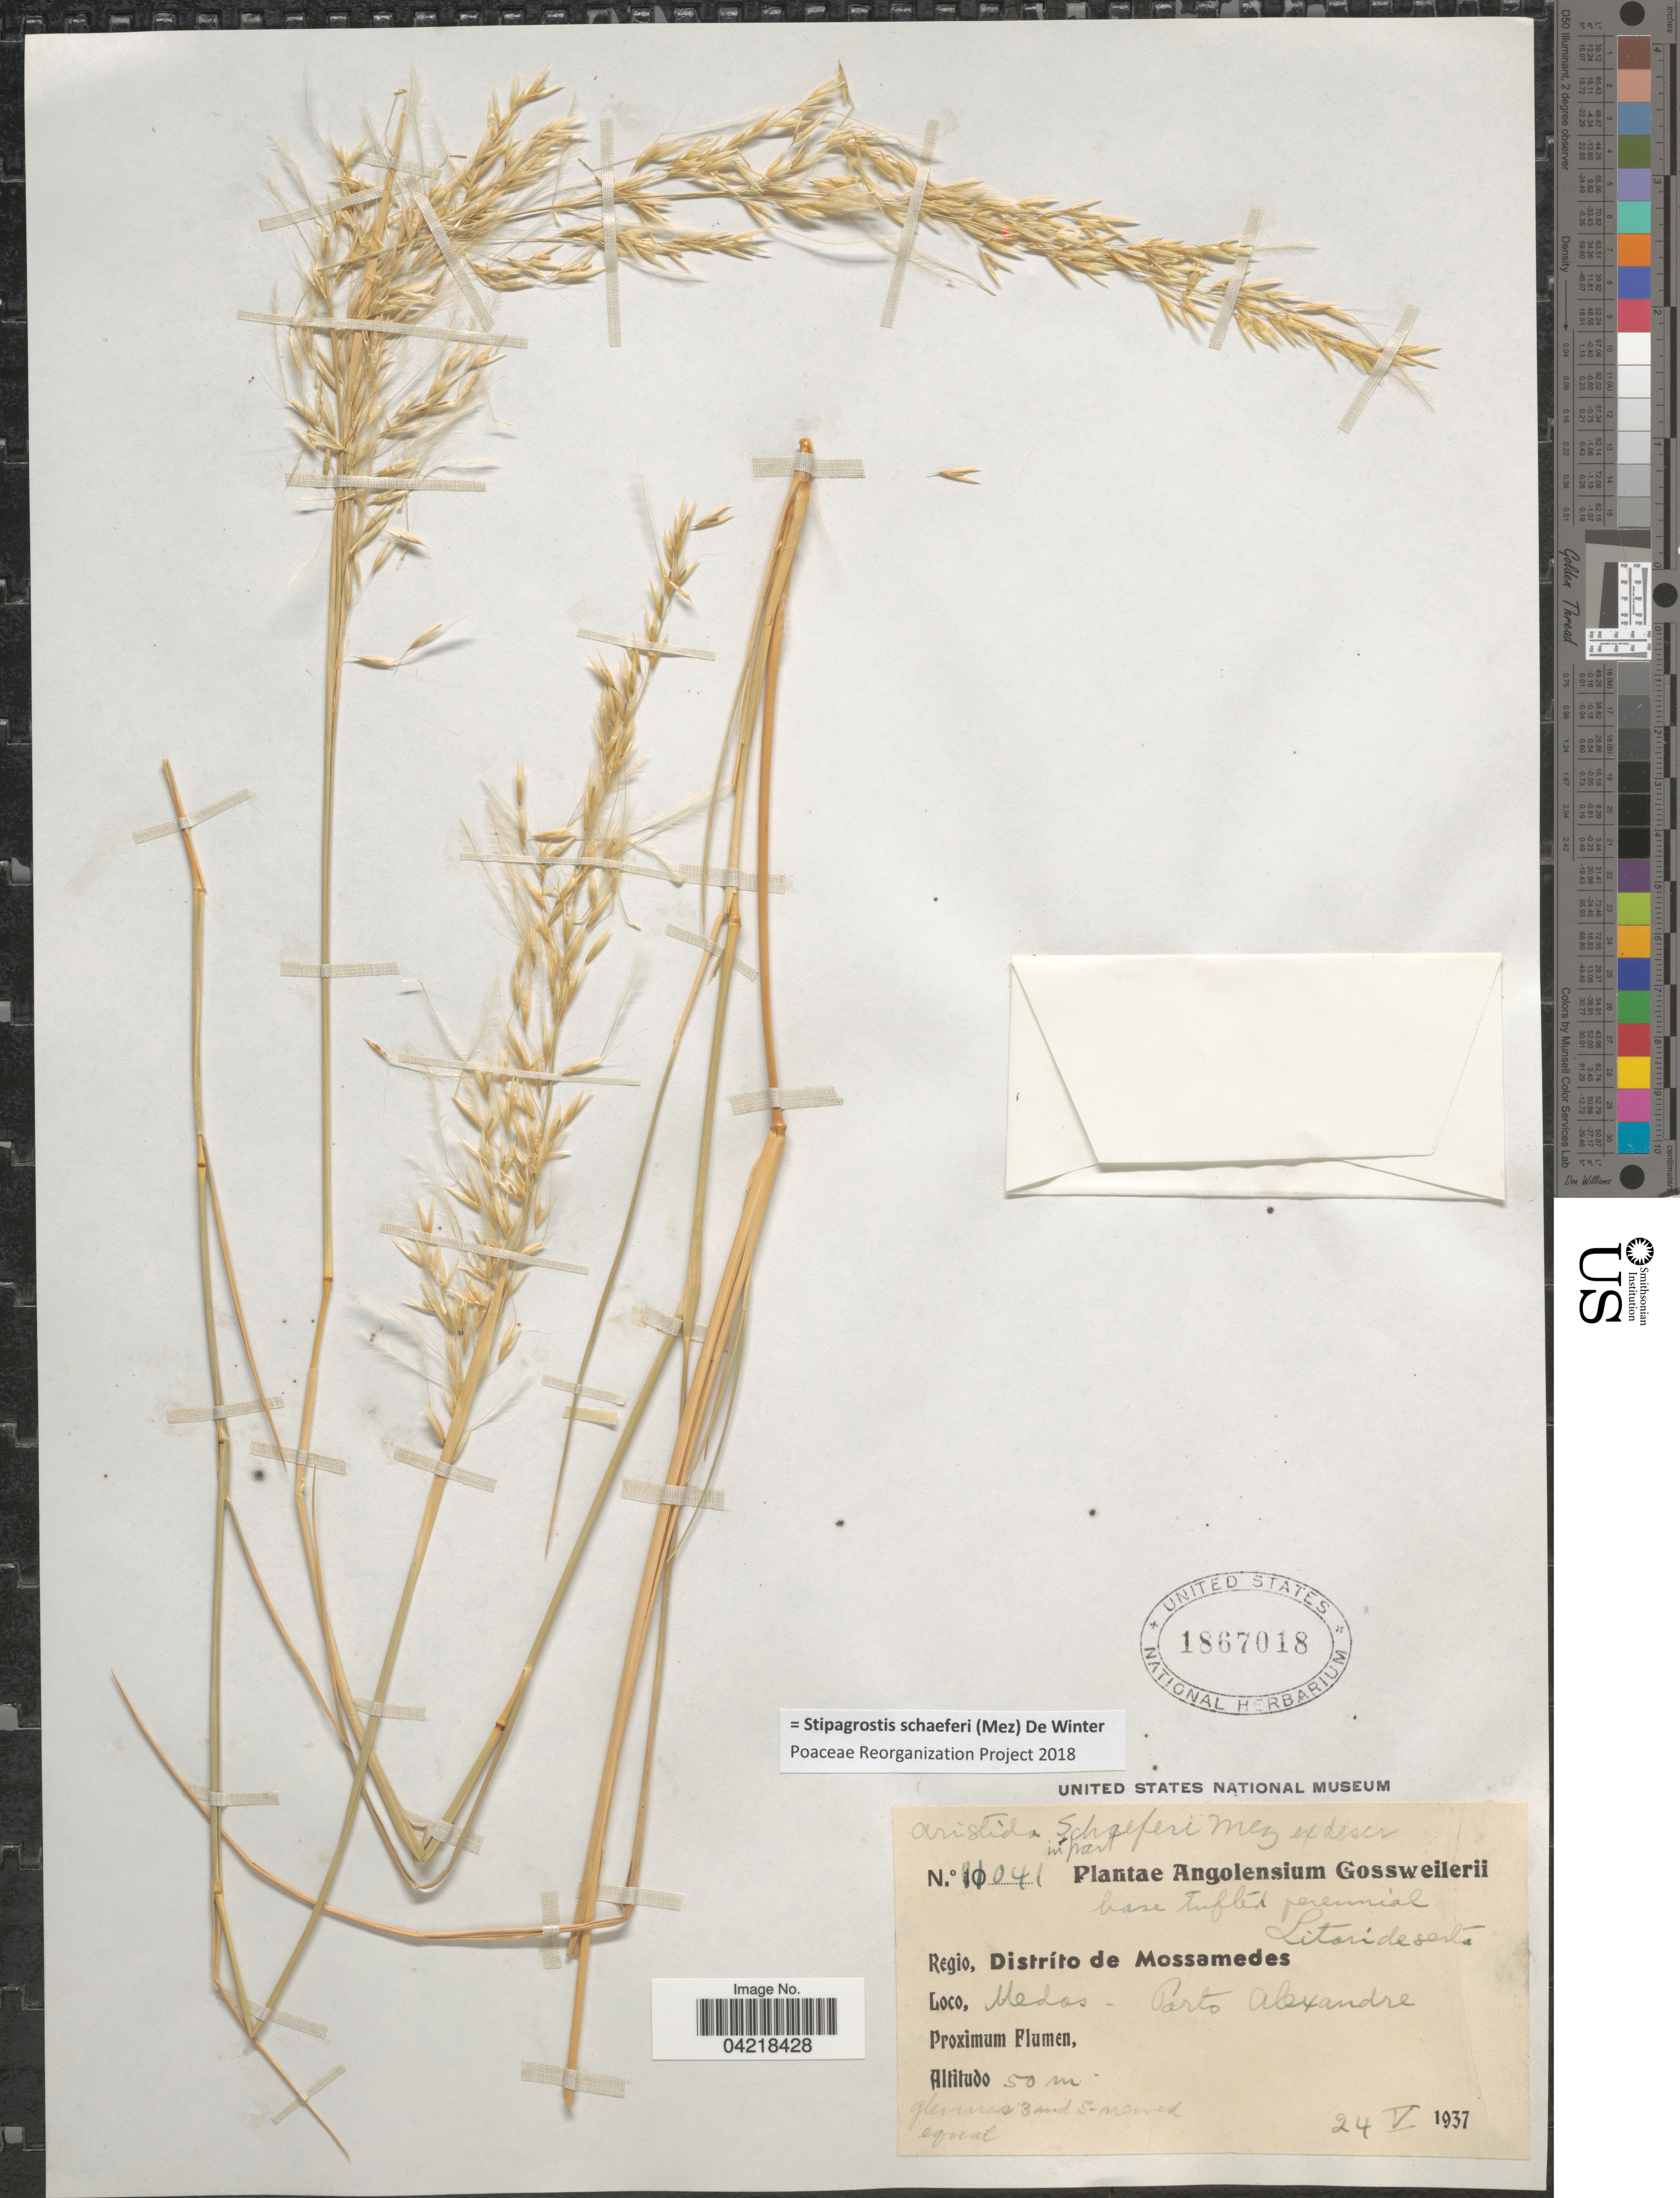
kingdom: Plantae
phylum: Tracheophyta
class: Liliopsida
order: Poales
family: Poaceae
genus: Stipagrostis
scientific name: Stipagrostis schaeferi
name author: (Mez) De Winter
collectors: -. Gossweiler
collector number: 11041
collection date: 1937-05-24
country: Angola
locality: Angolensium. Regio, Distríto de Mossamedes. Medos - Porto Alexandre. Base tufted perennial Litorideserta.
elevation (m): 50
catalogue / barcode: US 1867018